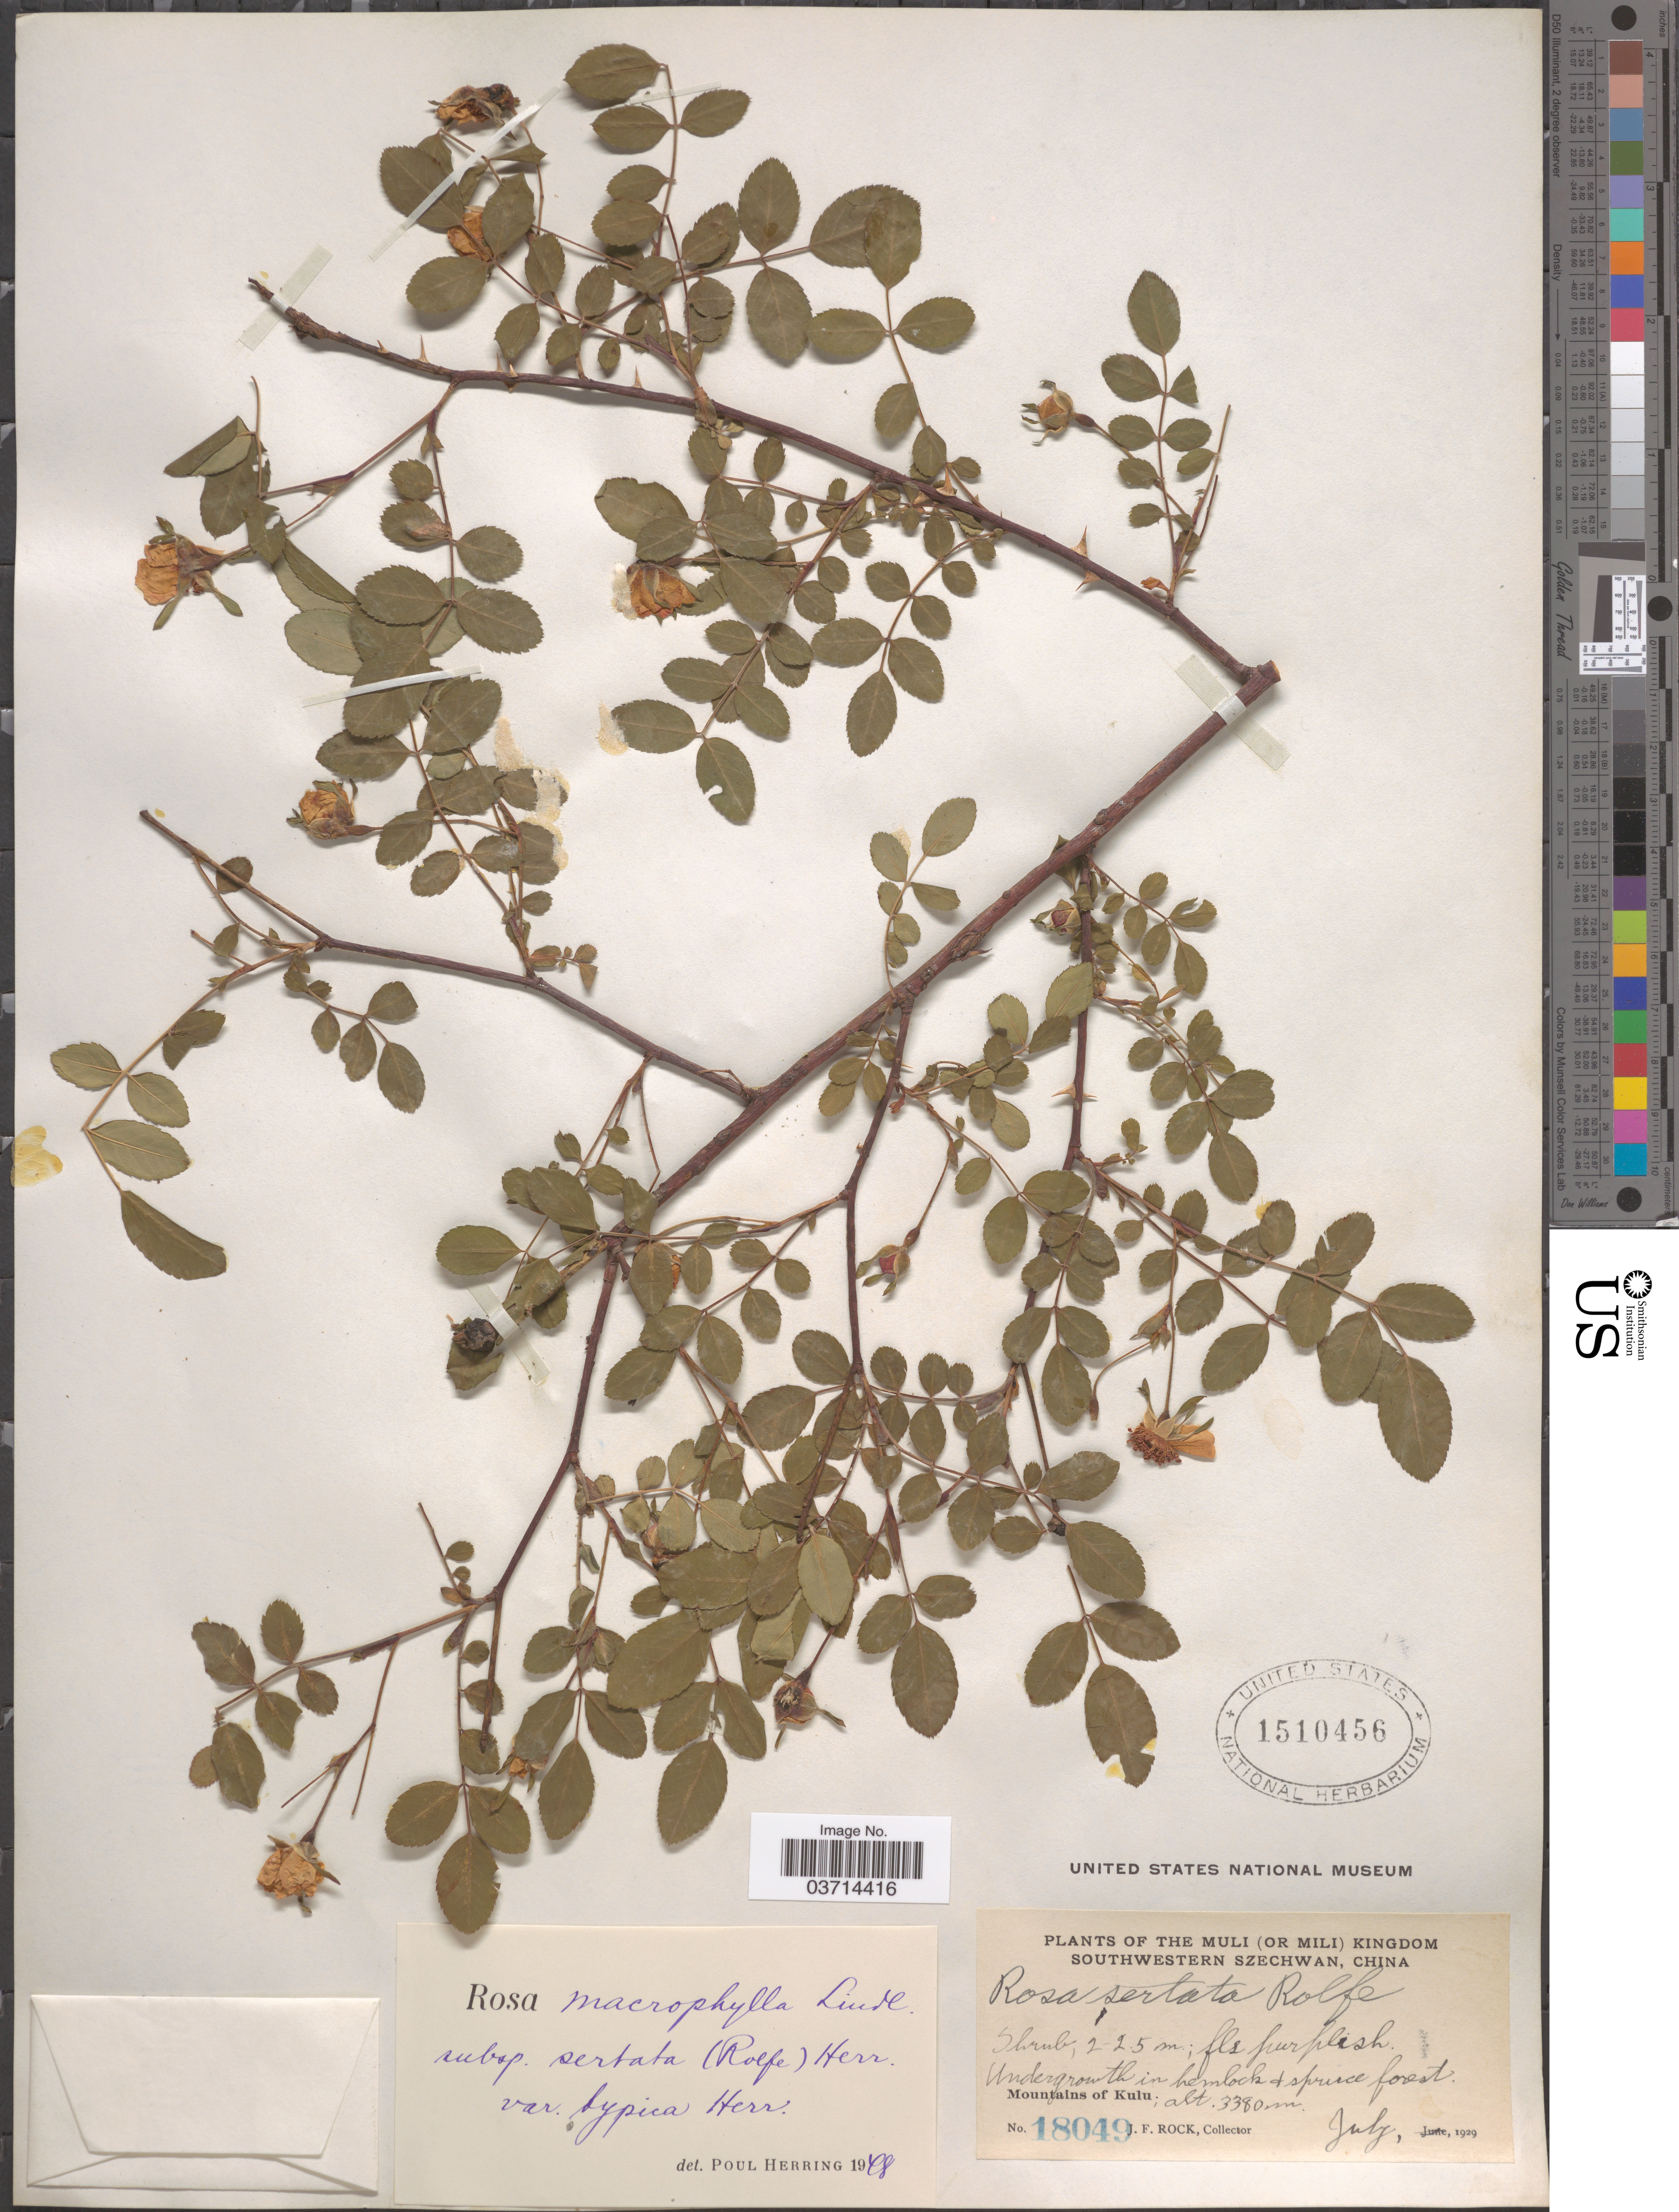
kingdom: Plantae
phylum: Tracheophyta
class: Magnoliopsida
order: Rosales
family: Rosaceae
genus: Rosa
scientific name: Rosa sertata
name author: Rolfe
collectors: J. Rock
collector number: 18049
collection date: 1929-07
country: China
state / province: Sichuan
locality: Muli (or Mili) Kingdom, Southwestern Szechwan. Mountains of Kulu.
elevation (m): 3380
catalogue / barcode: US 1510456